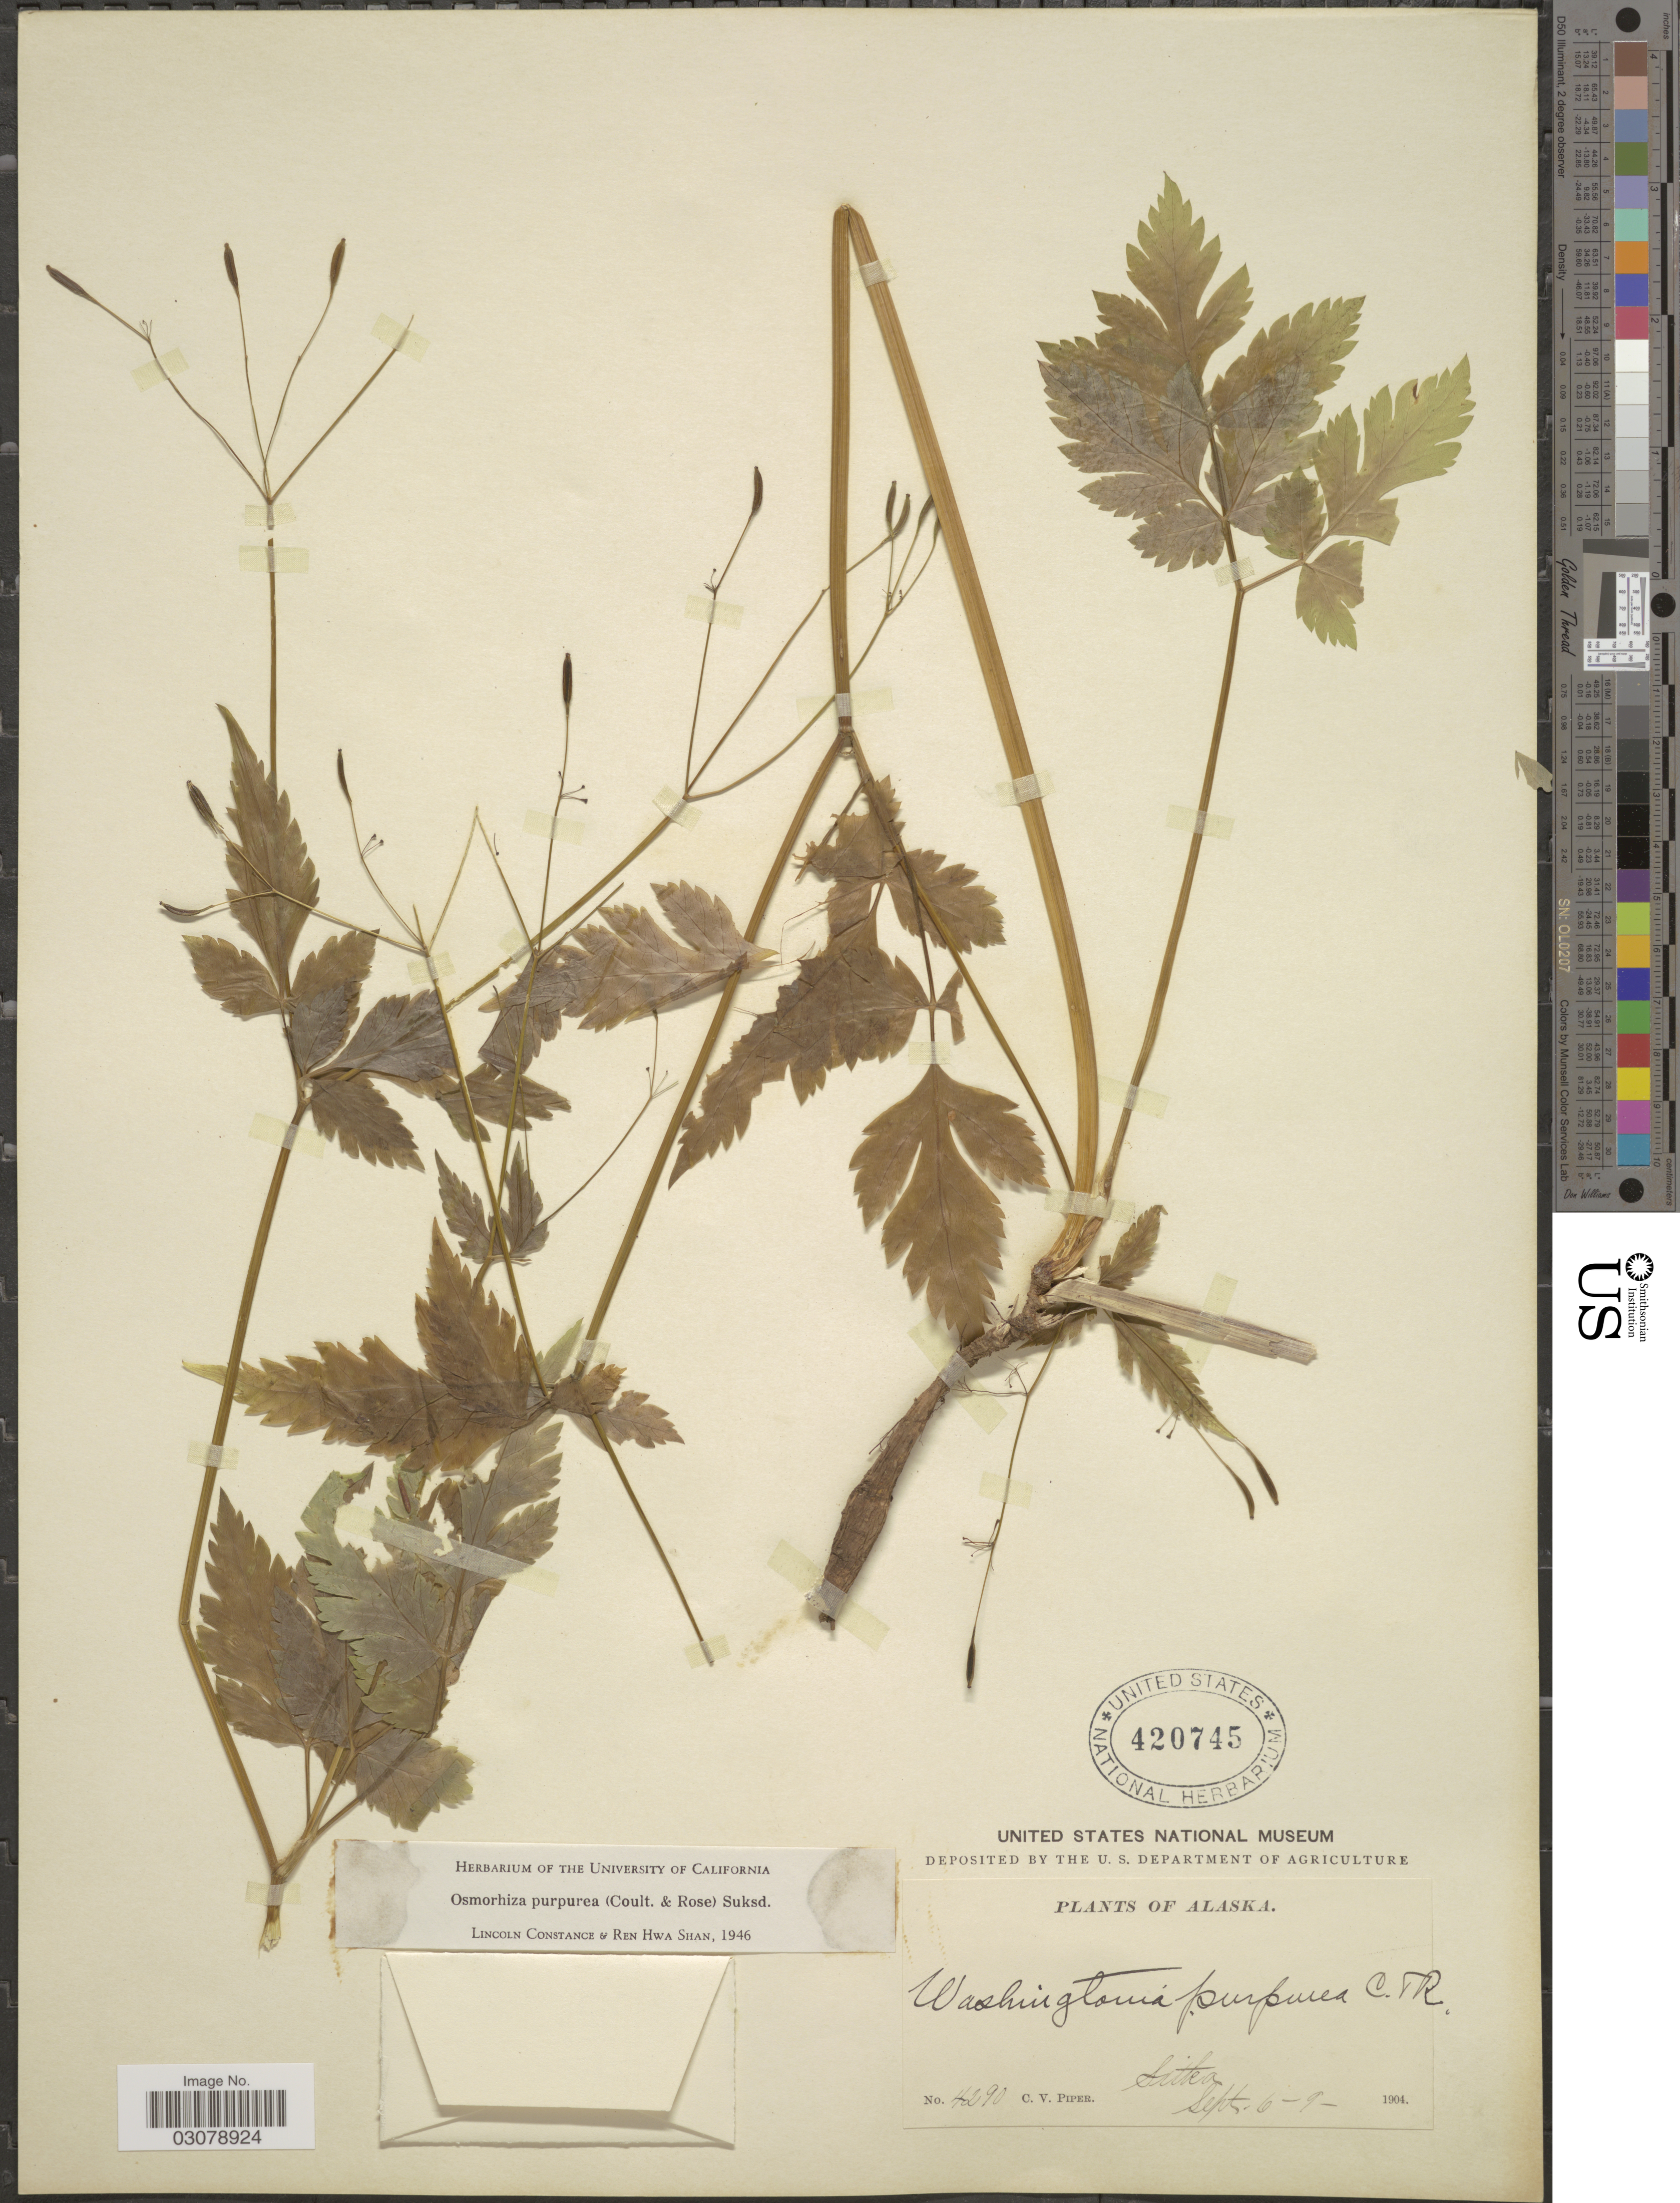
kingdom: Plantae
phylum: Tracheophyta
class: Magnoliopsida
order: Apiales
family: Apiaceae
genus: Osmorhiza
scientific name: Osmorhiza purpurea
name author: (J.M. Coult. & Rose) Suksd.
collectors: C. V. Piper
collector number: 4290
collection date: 1904-09-06/1904-09-09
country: United States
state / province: Alaska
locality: Sitka.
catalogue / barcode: US 420745